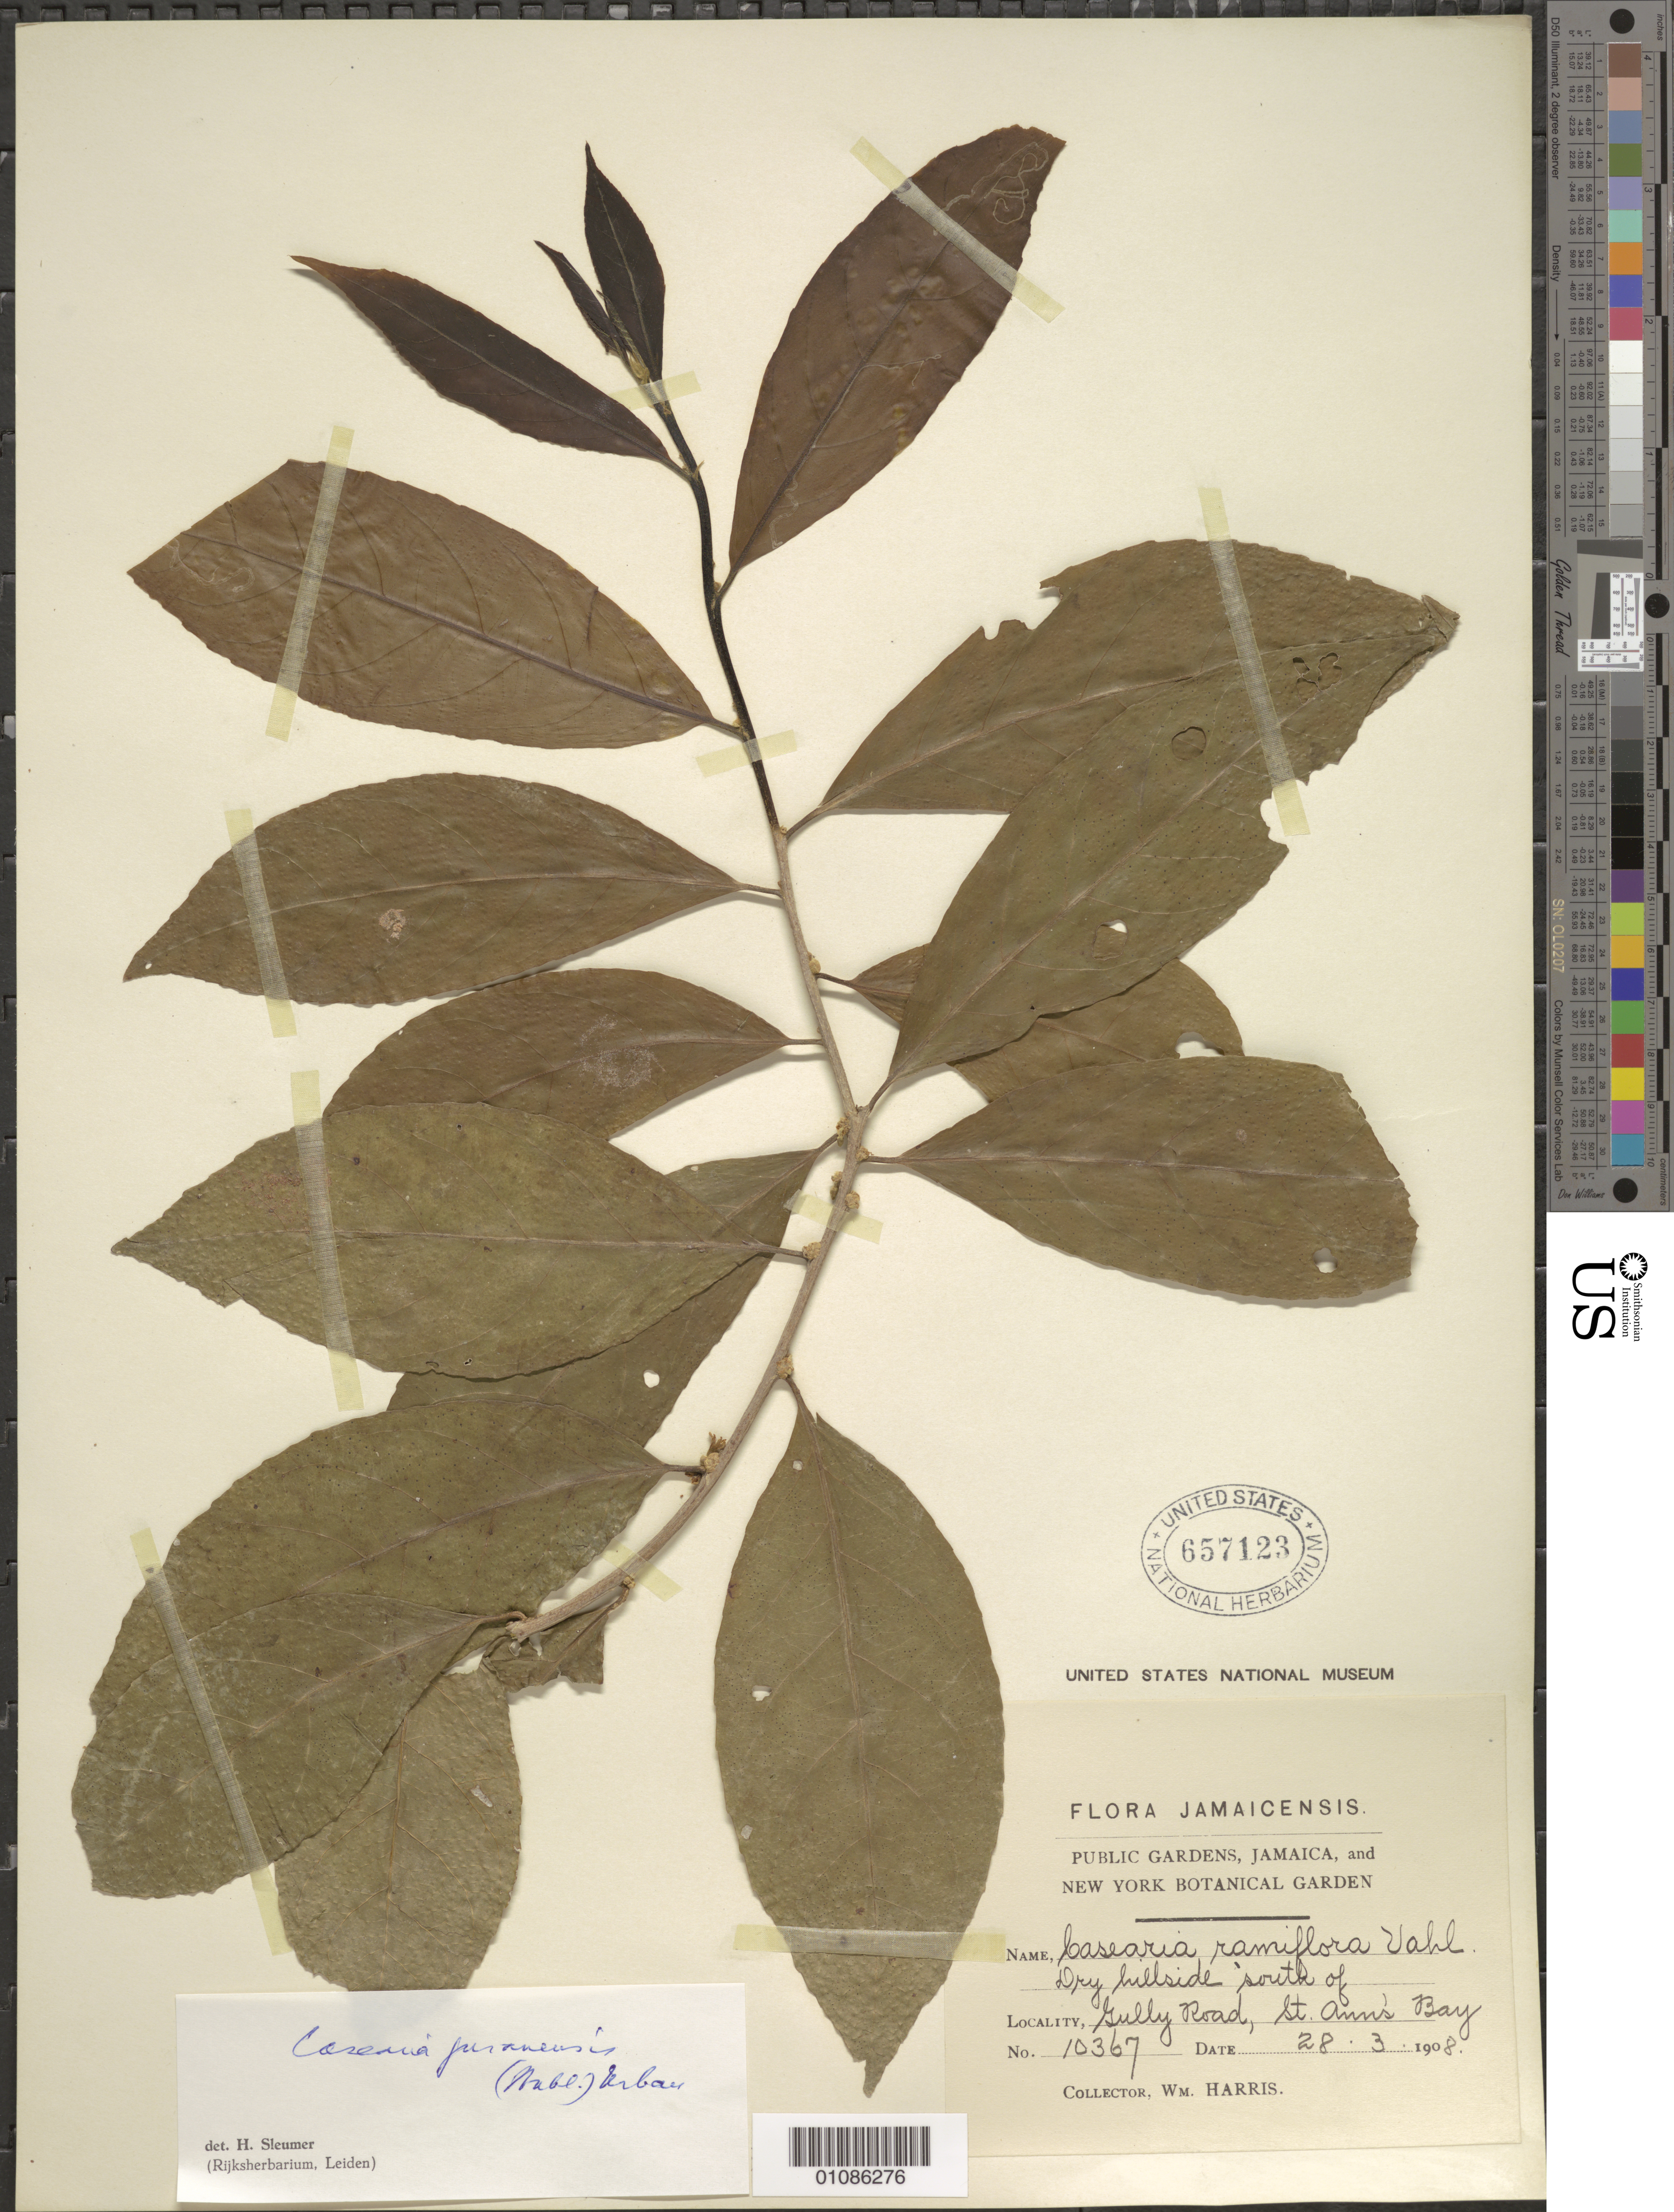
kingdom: Plantae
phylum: Tracheophyta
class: Magnoliopsida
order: Malpighiales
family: Salicaceae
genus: Casearia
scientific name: Casearia guianensis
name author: (Aubl.) Urb.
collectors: W. Harris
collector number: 11039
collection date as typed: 21 May 1912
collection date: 1912-05-21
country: Jamaica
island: Jamaica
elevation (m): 762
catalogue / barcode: US 657123